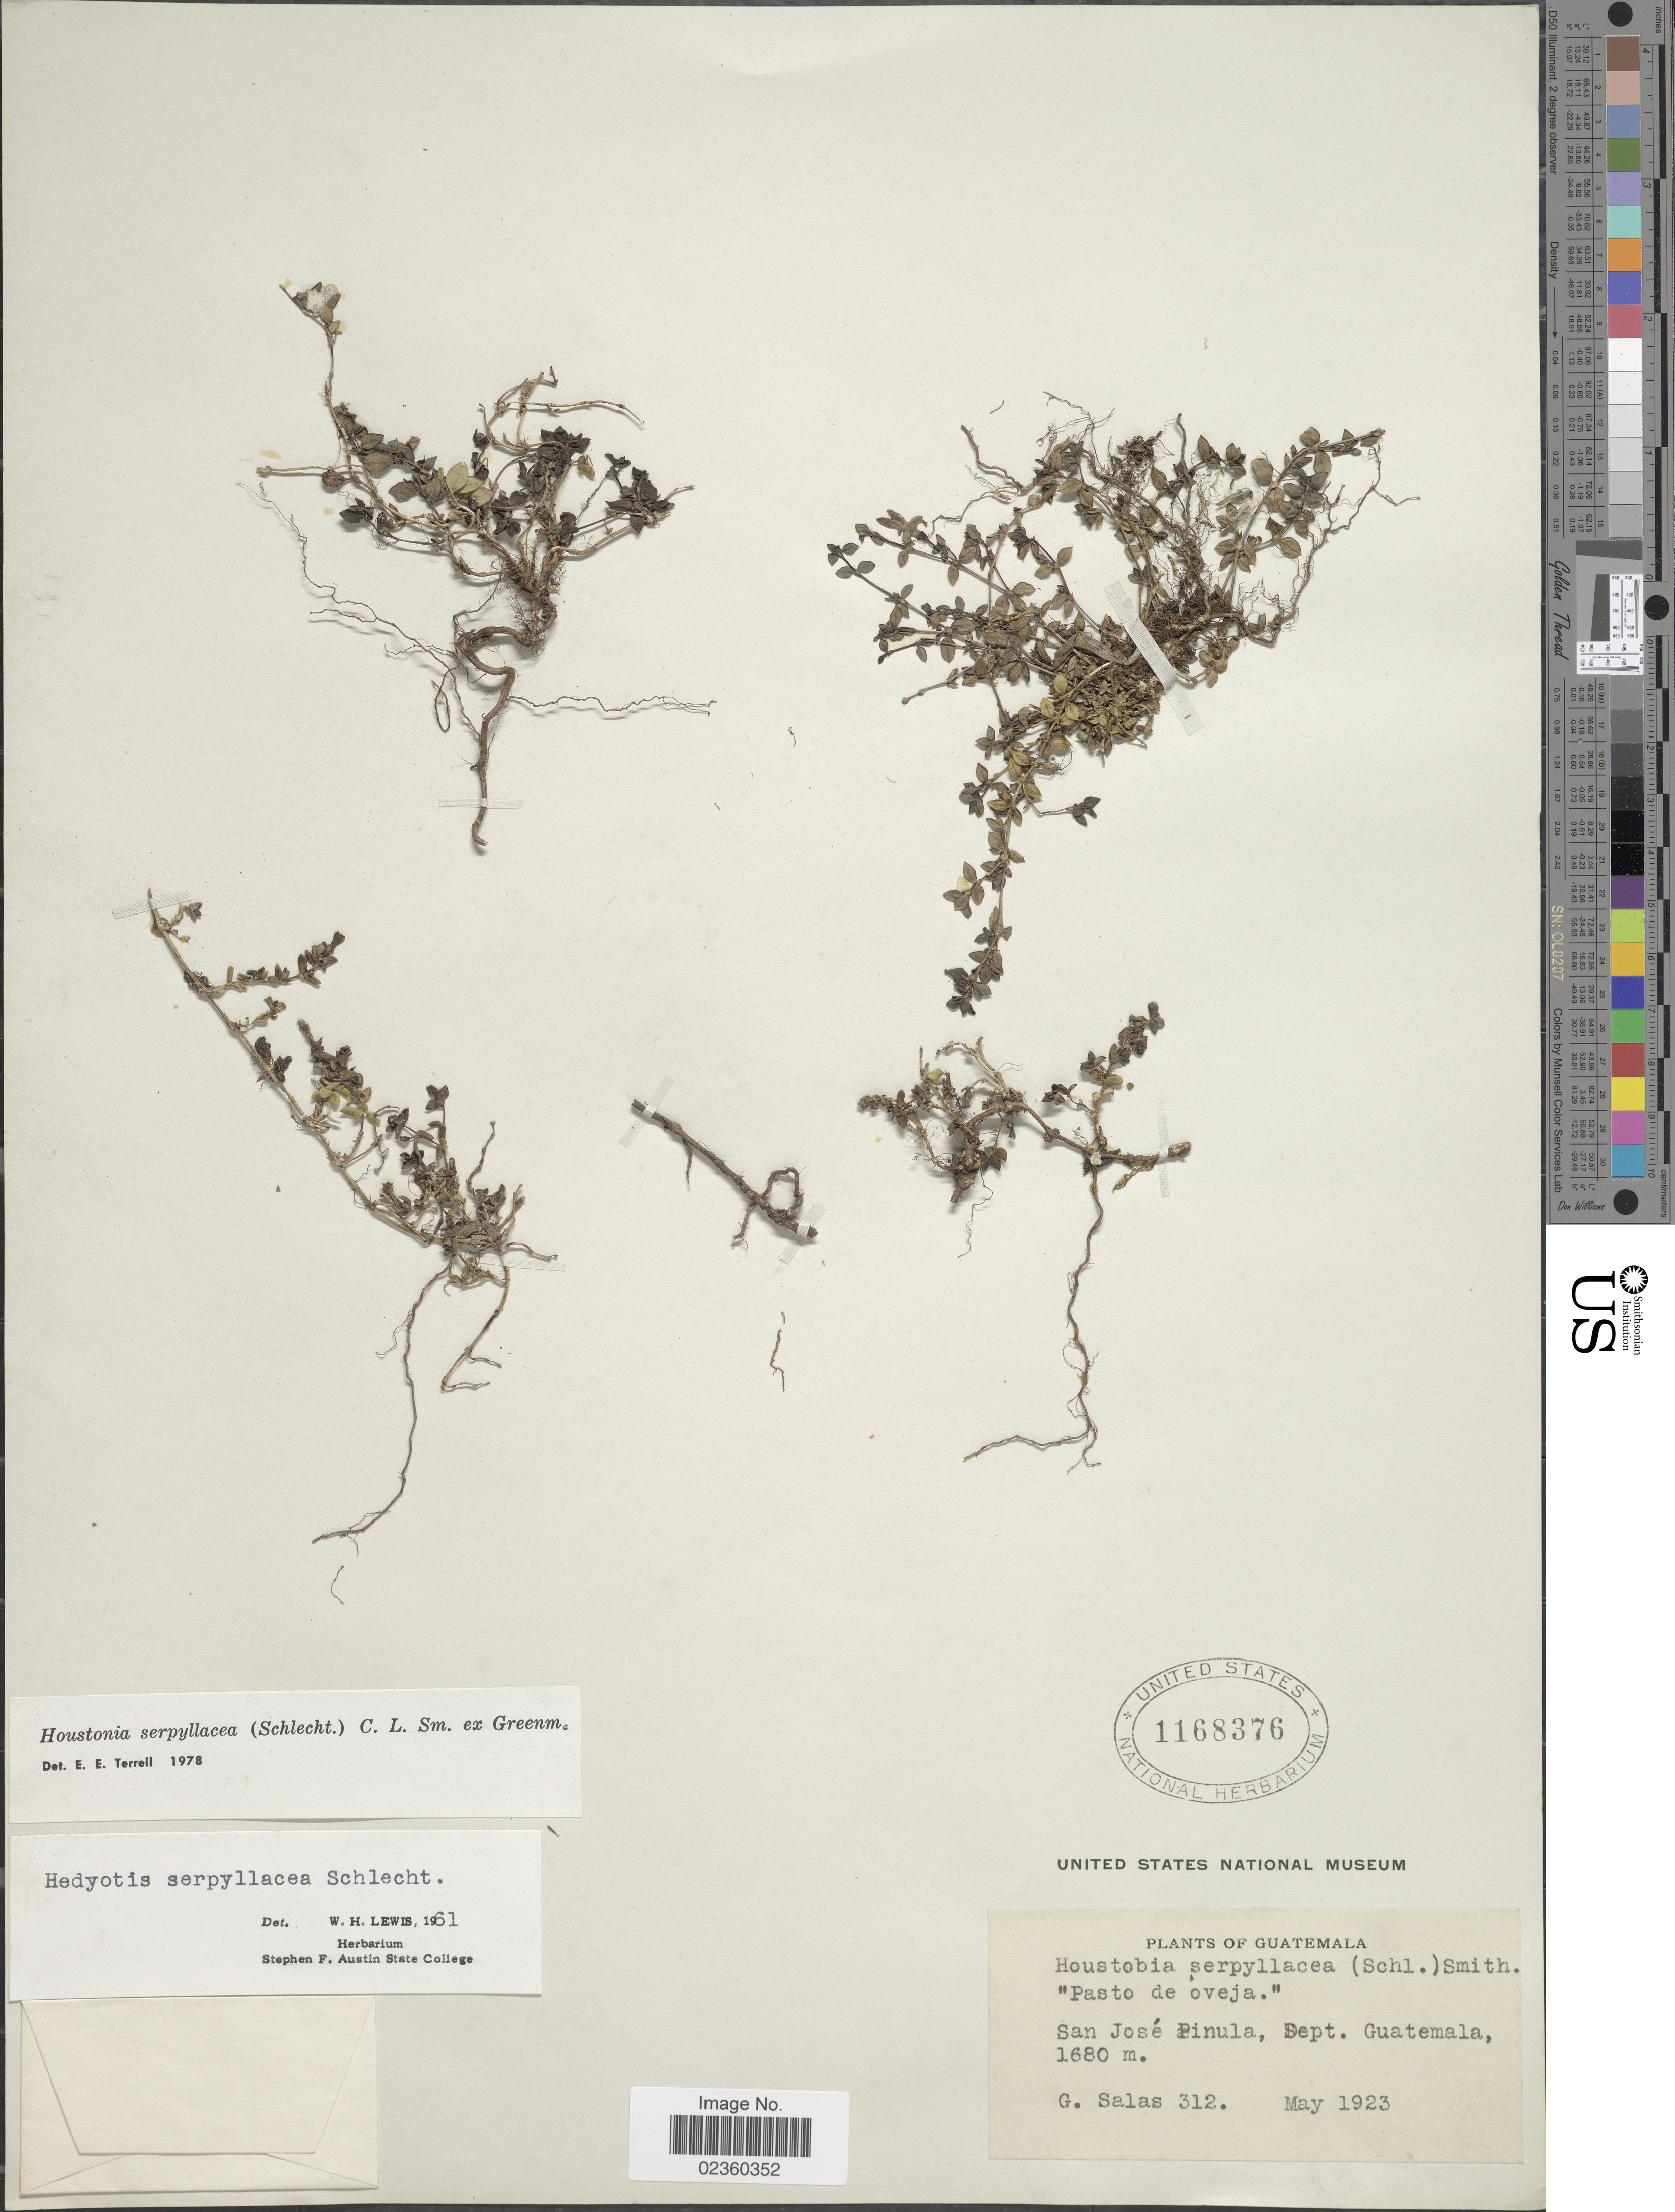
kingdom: Plantae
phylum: Tracheophyta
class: Magnoliopsida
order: Gentianales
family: Rubiaceae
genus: Terrellianthus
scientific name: Terrellianthus serpyllaceus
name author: (Schltdl.) Borhidi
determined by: Florentin, Mariela Nunez, (CTES), Instituto de Botanica del Nordeste (ARGENTINA)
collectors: G. Salas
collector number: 312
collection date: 1923-05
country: Guatemala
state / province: Guatemala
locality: San José Pinula, Dept. Guatemala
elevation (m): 1680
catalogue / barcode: US 1168376